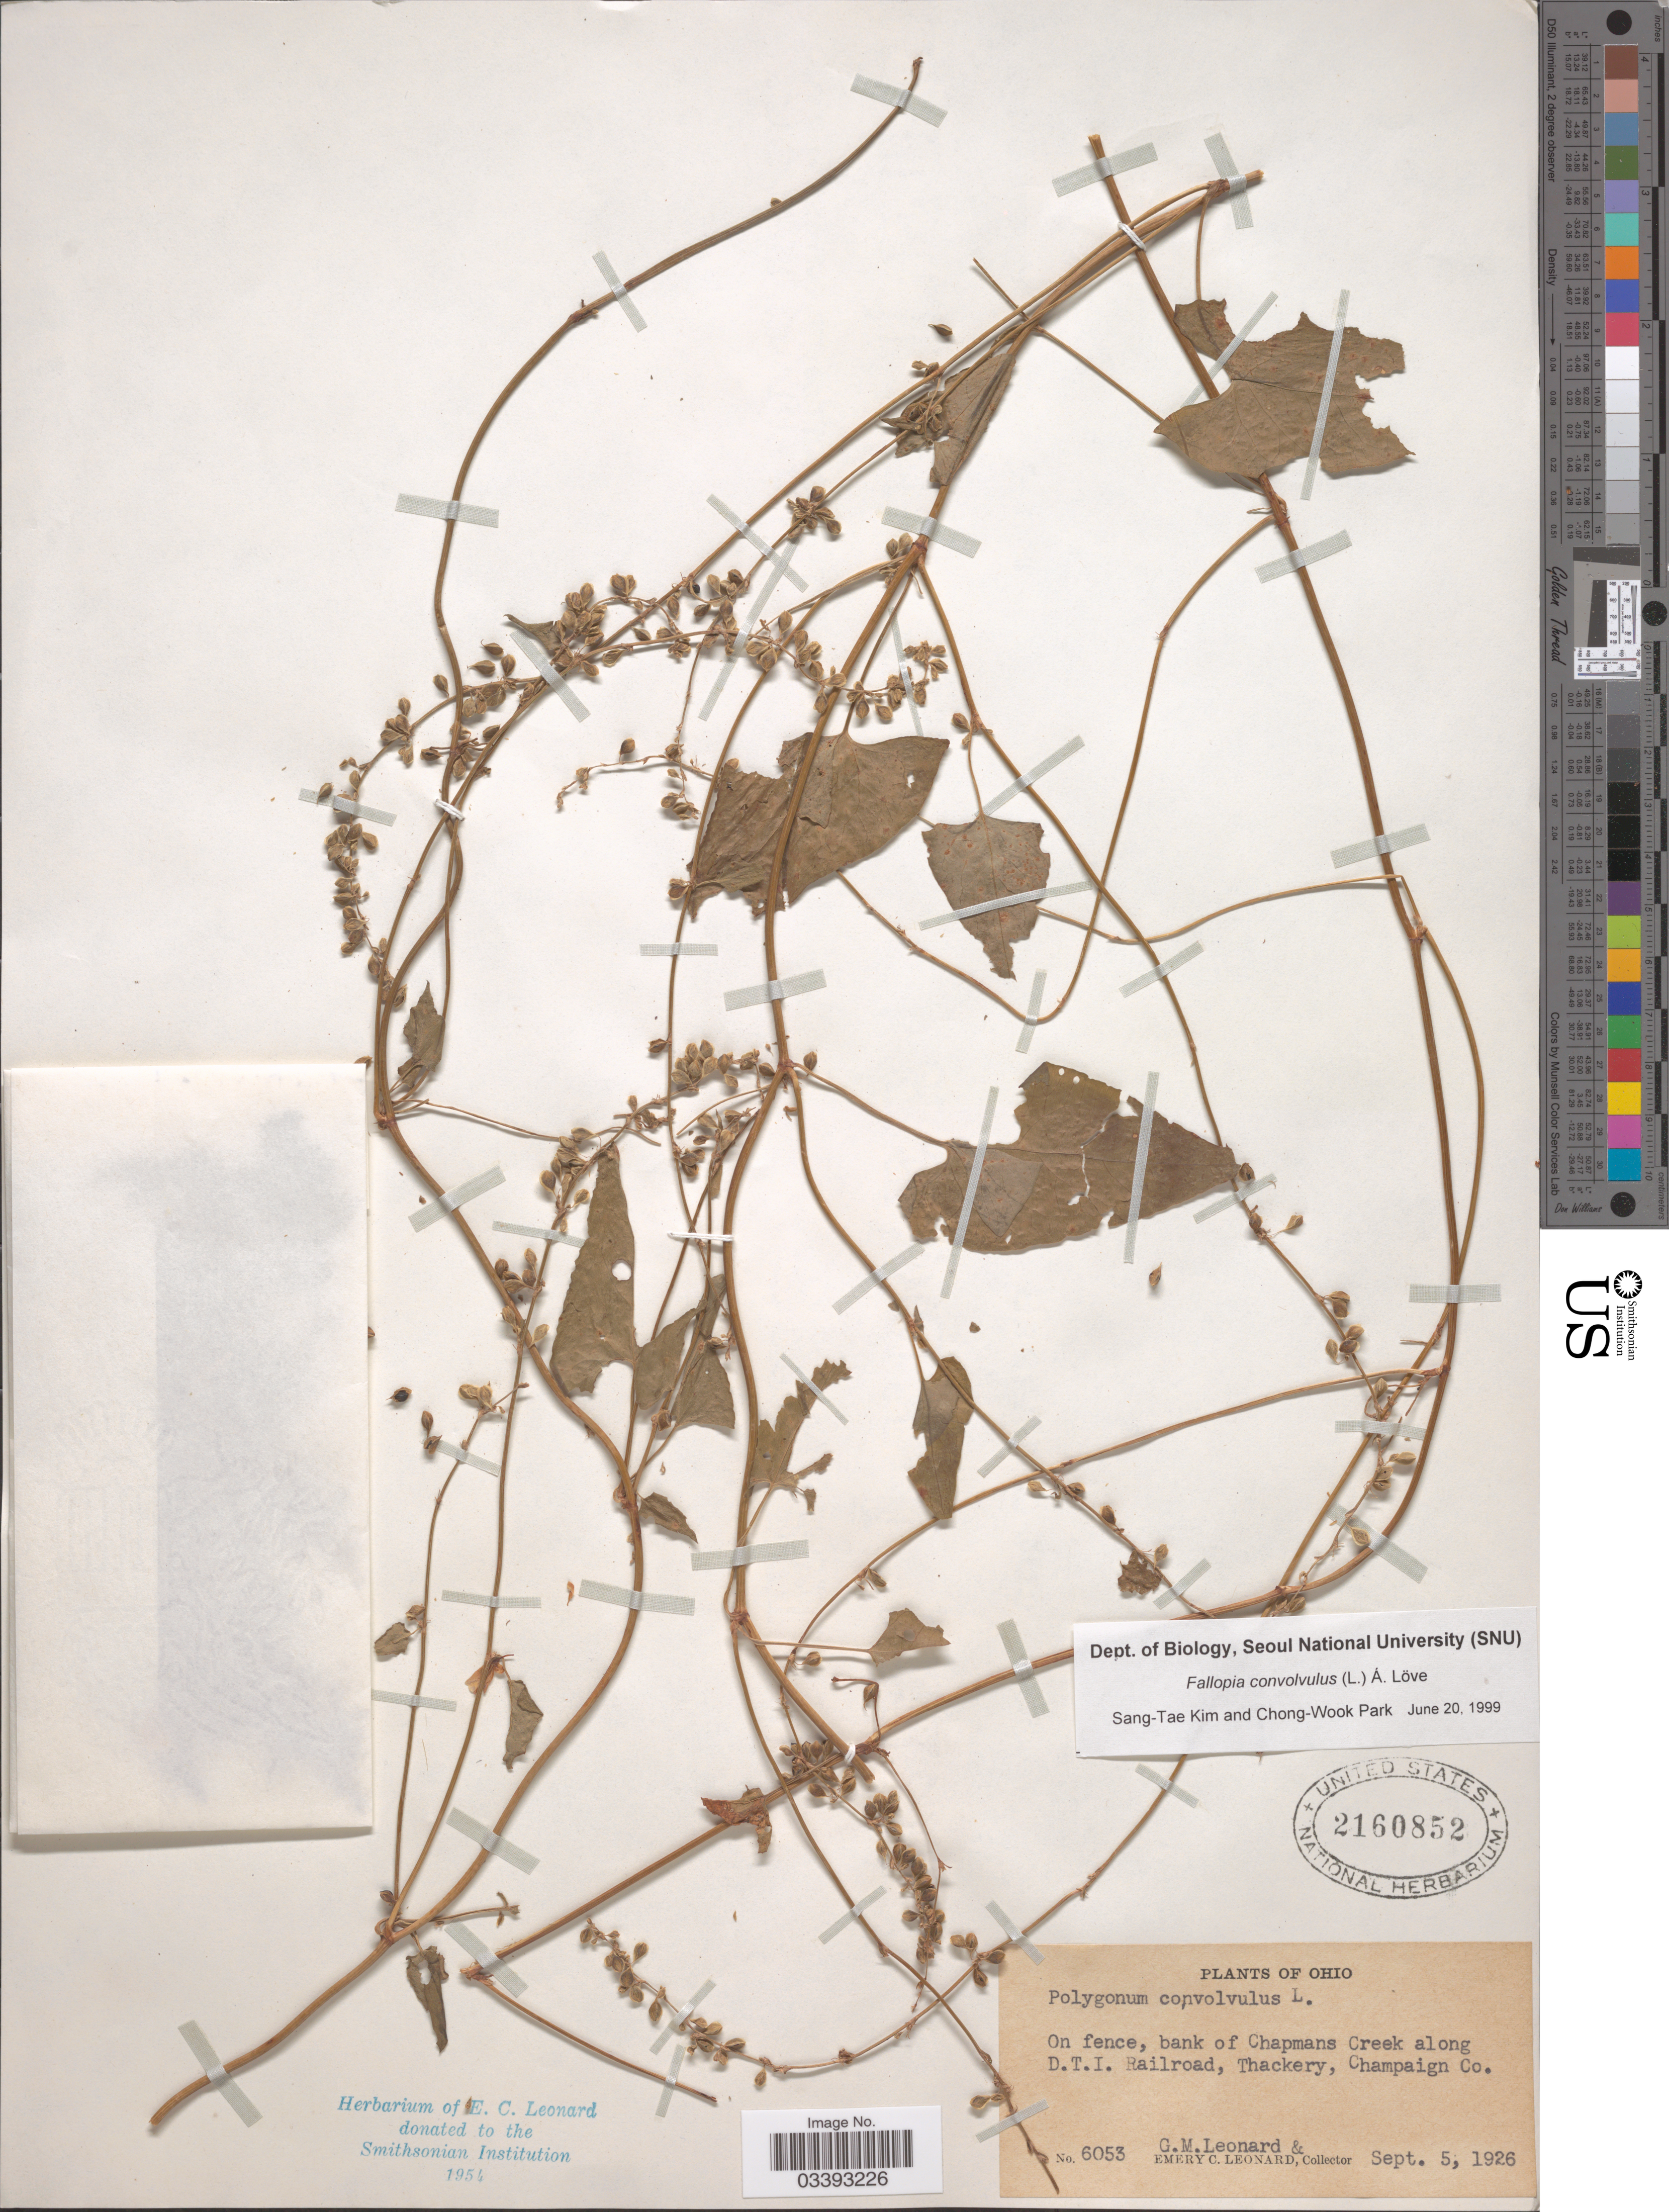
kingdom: Plantae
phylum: Tracheophyta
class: Magnoliopsida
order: Caryophyllales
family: Polygonaceae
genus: Fallopia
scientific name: Fallopia convolvulus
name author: (L.) Á. Löve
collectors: G. M. Leonard & E. C. Leonard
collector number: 6053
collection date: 1926-09-05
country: United States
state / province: Ohio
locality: On fence, bank of Chapmans Creek along D.T.I. Railroad, Thackery, Champaign Co.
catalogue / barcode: US 2160852